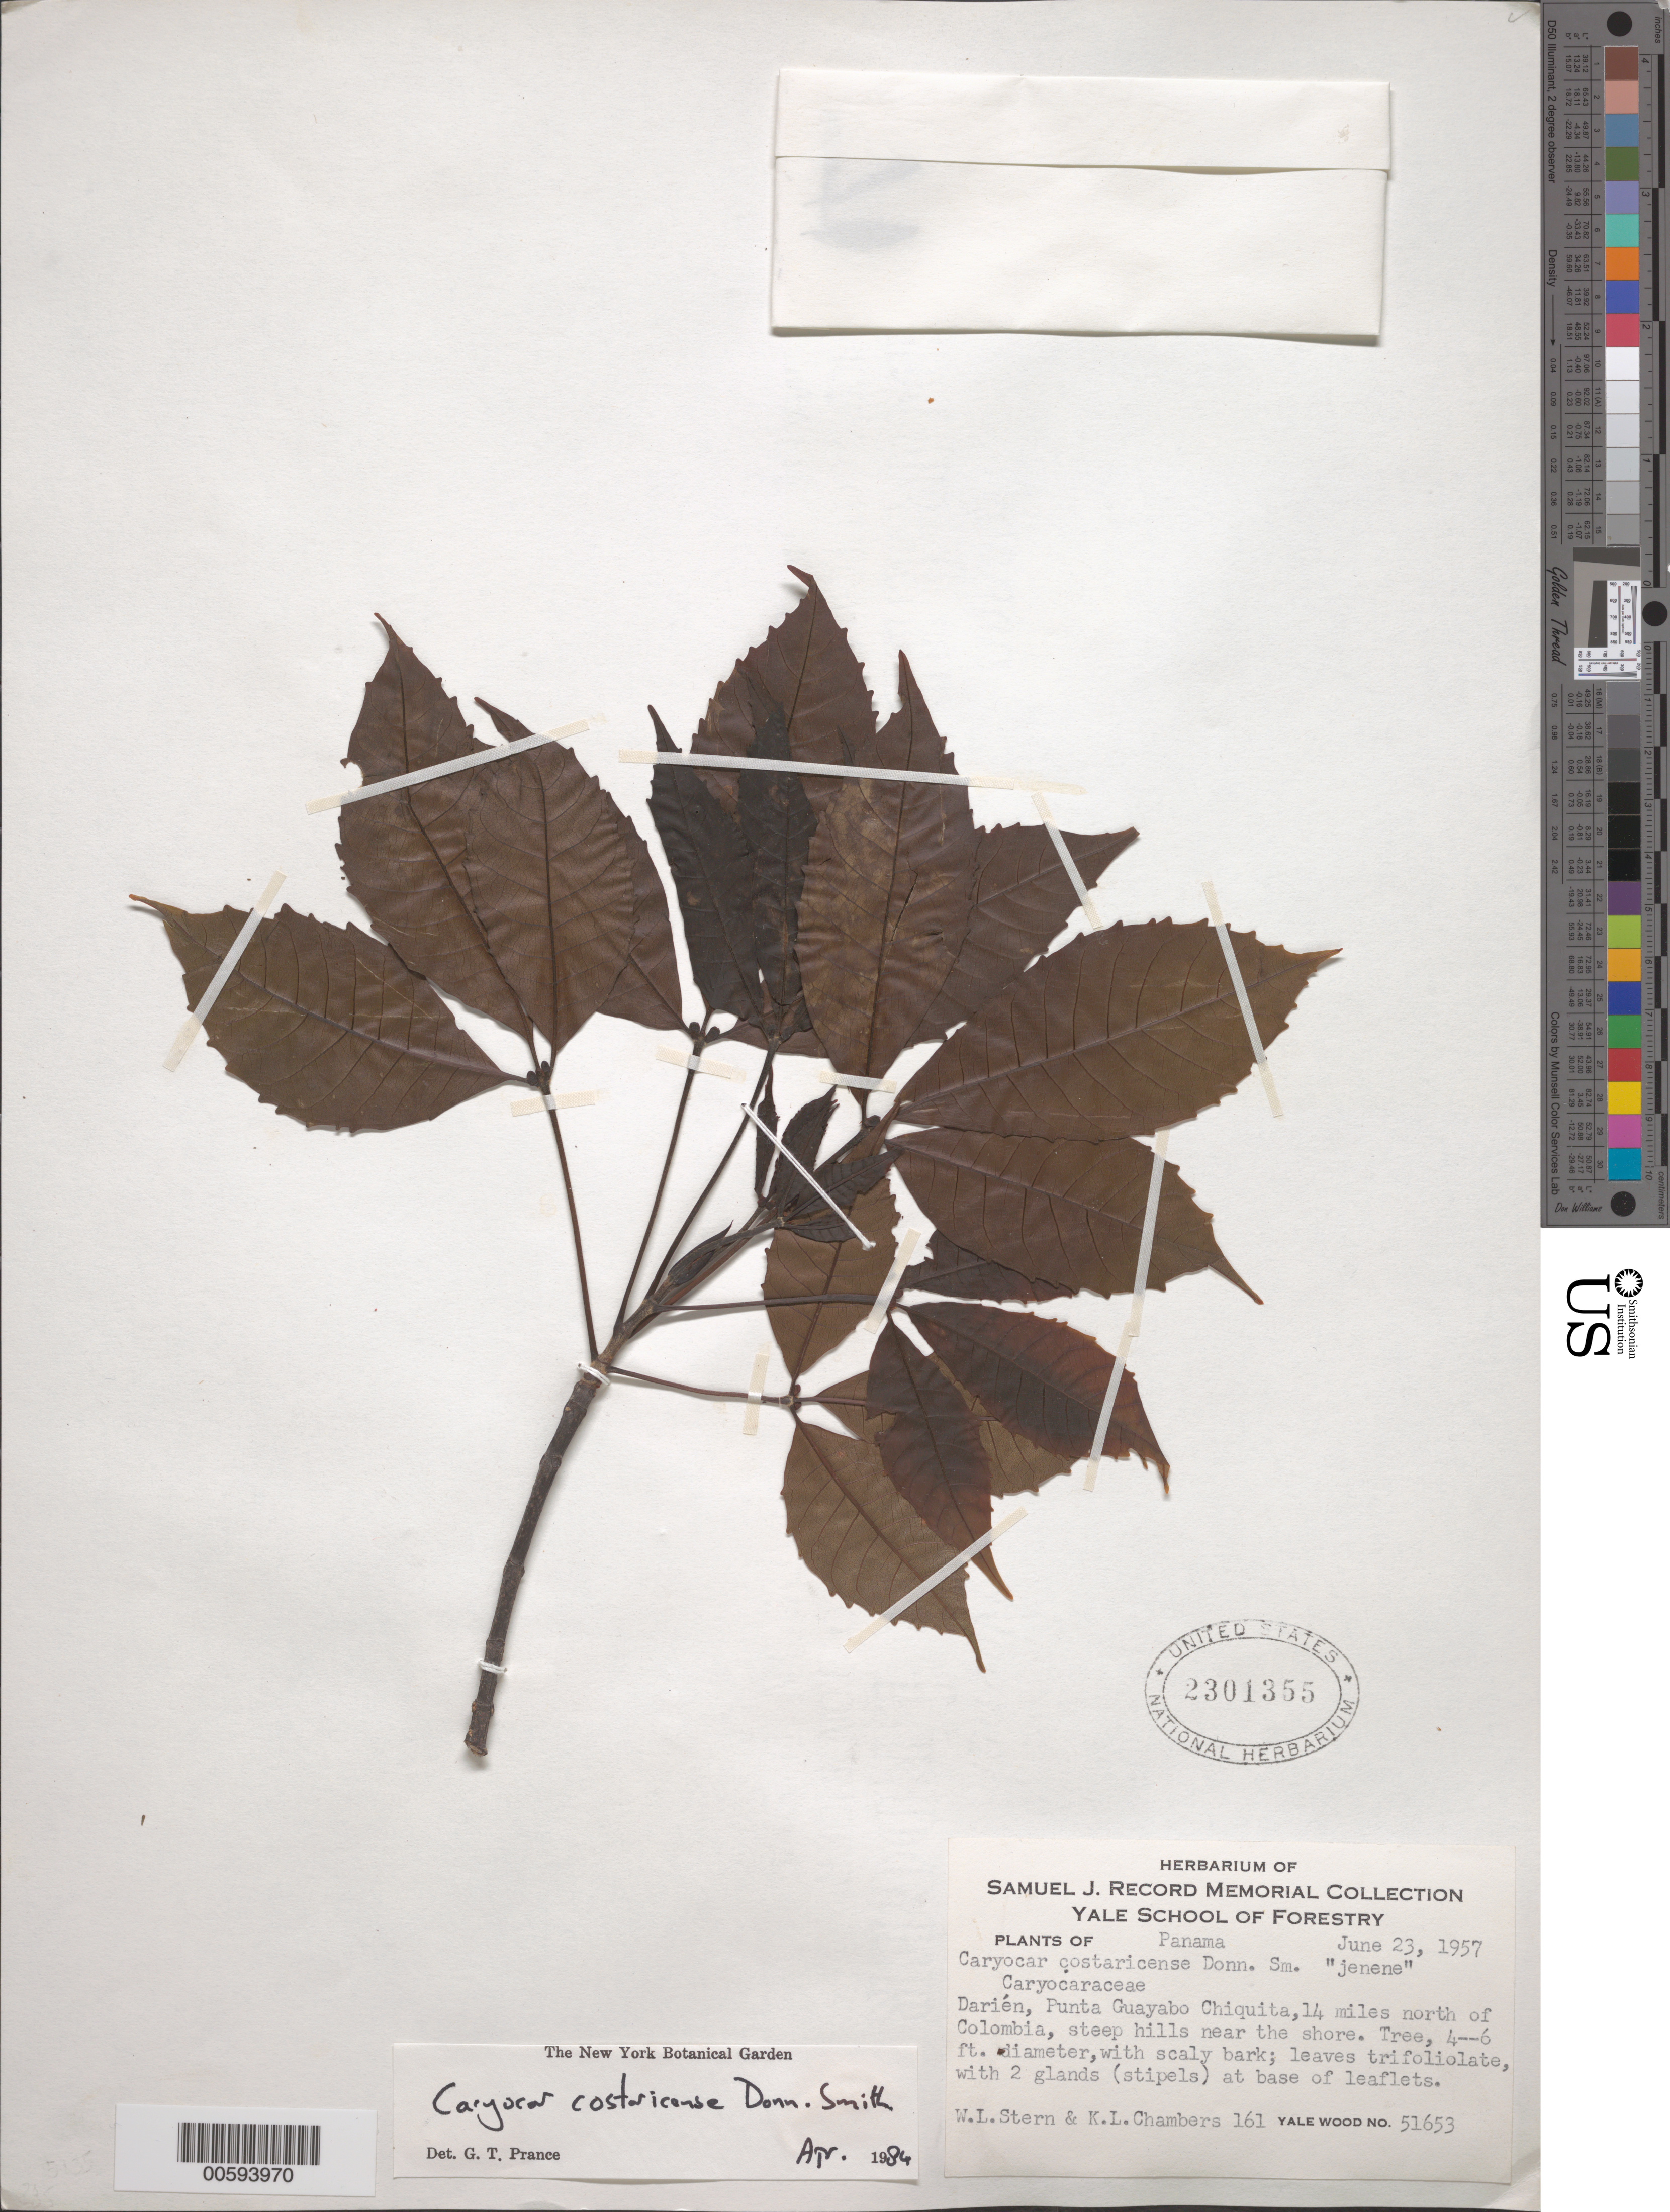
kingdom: Plantae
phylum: Tracheophyta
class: Magnoliopsida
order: Malpighiales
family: Caryocaraceae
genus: Caryocar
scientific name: Caryocar costaricense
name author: Donn. Sm.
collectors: W. L. Stern & K. L. Chambers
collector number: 161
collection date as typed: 23 Jun 1957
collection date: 1957-06-23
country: Panama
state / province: Darién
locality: Punta Guayabo Chiquita, N of Colombia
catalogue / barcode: US 2301355